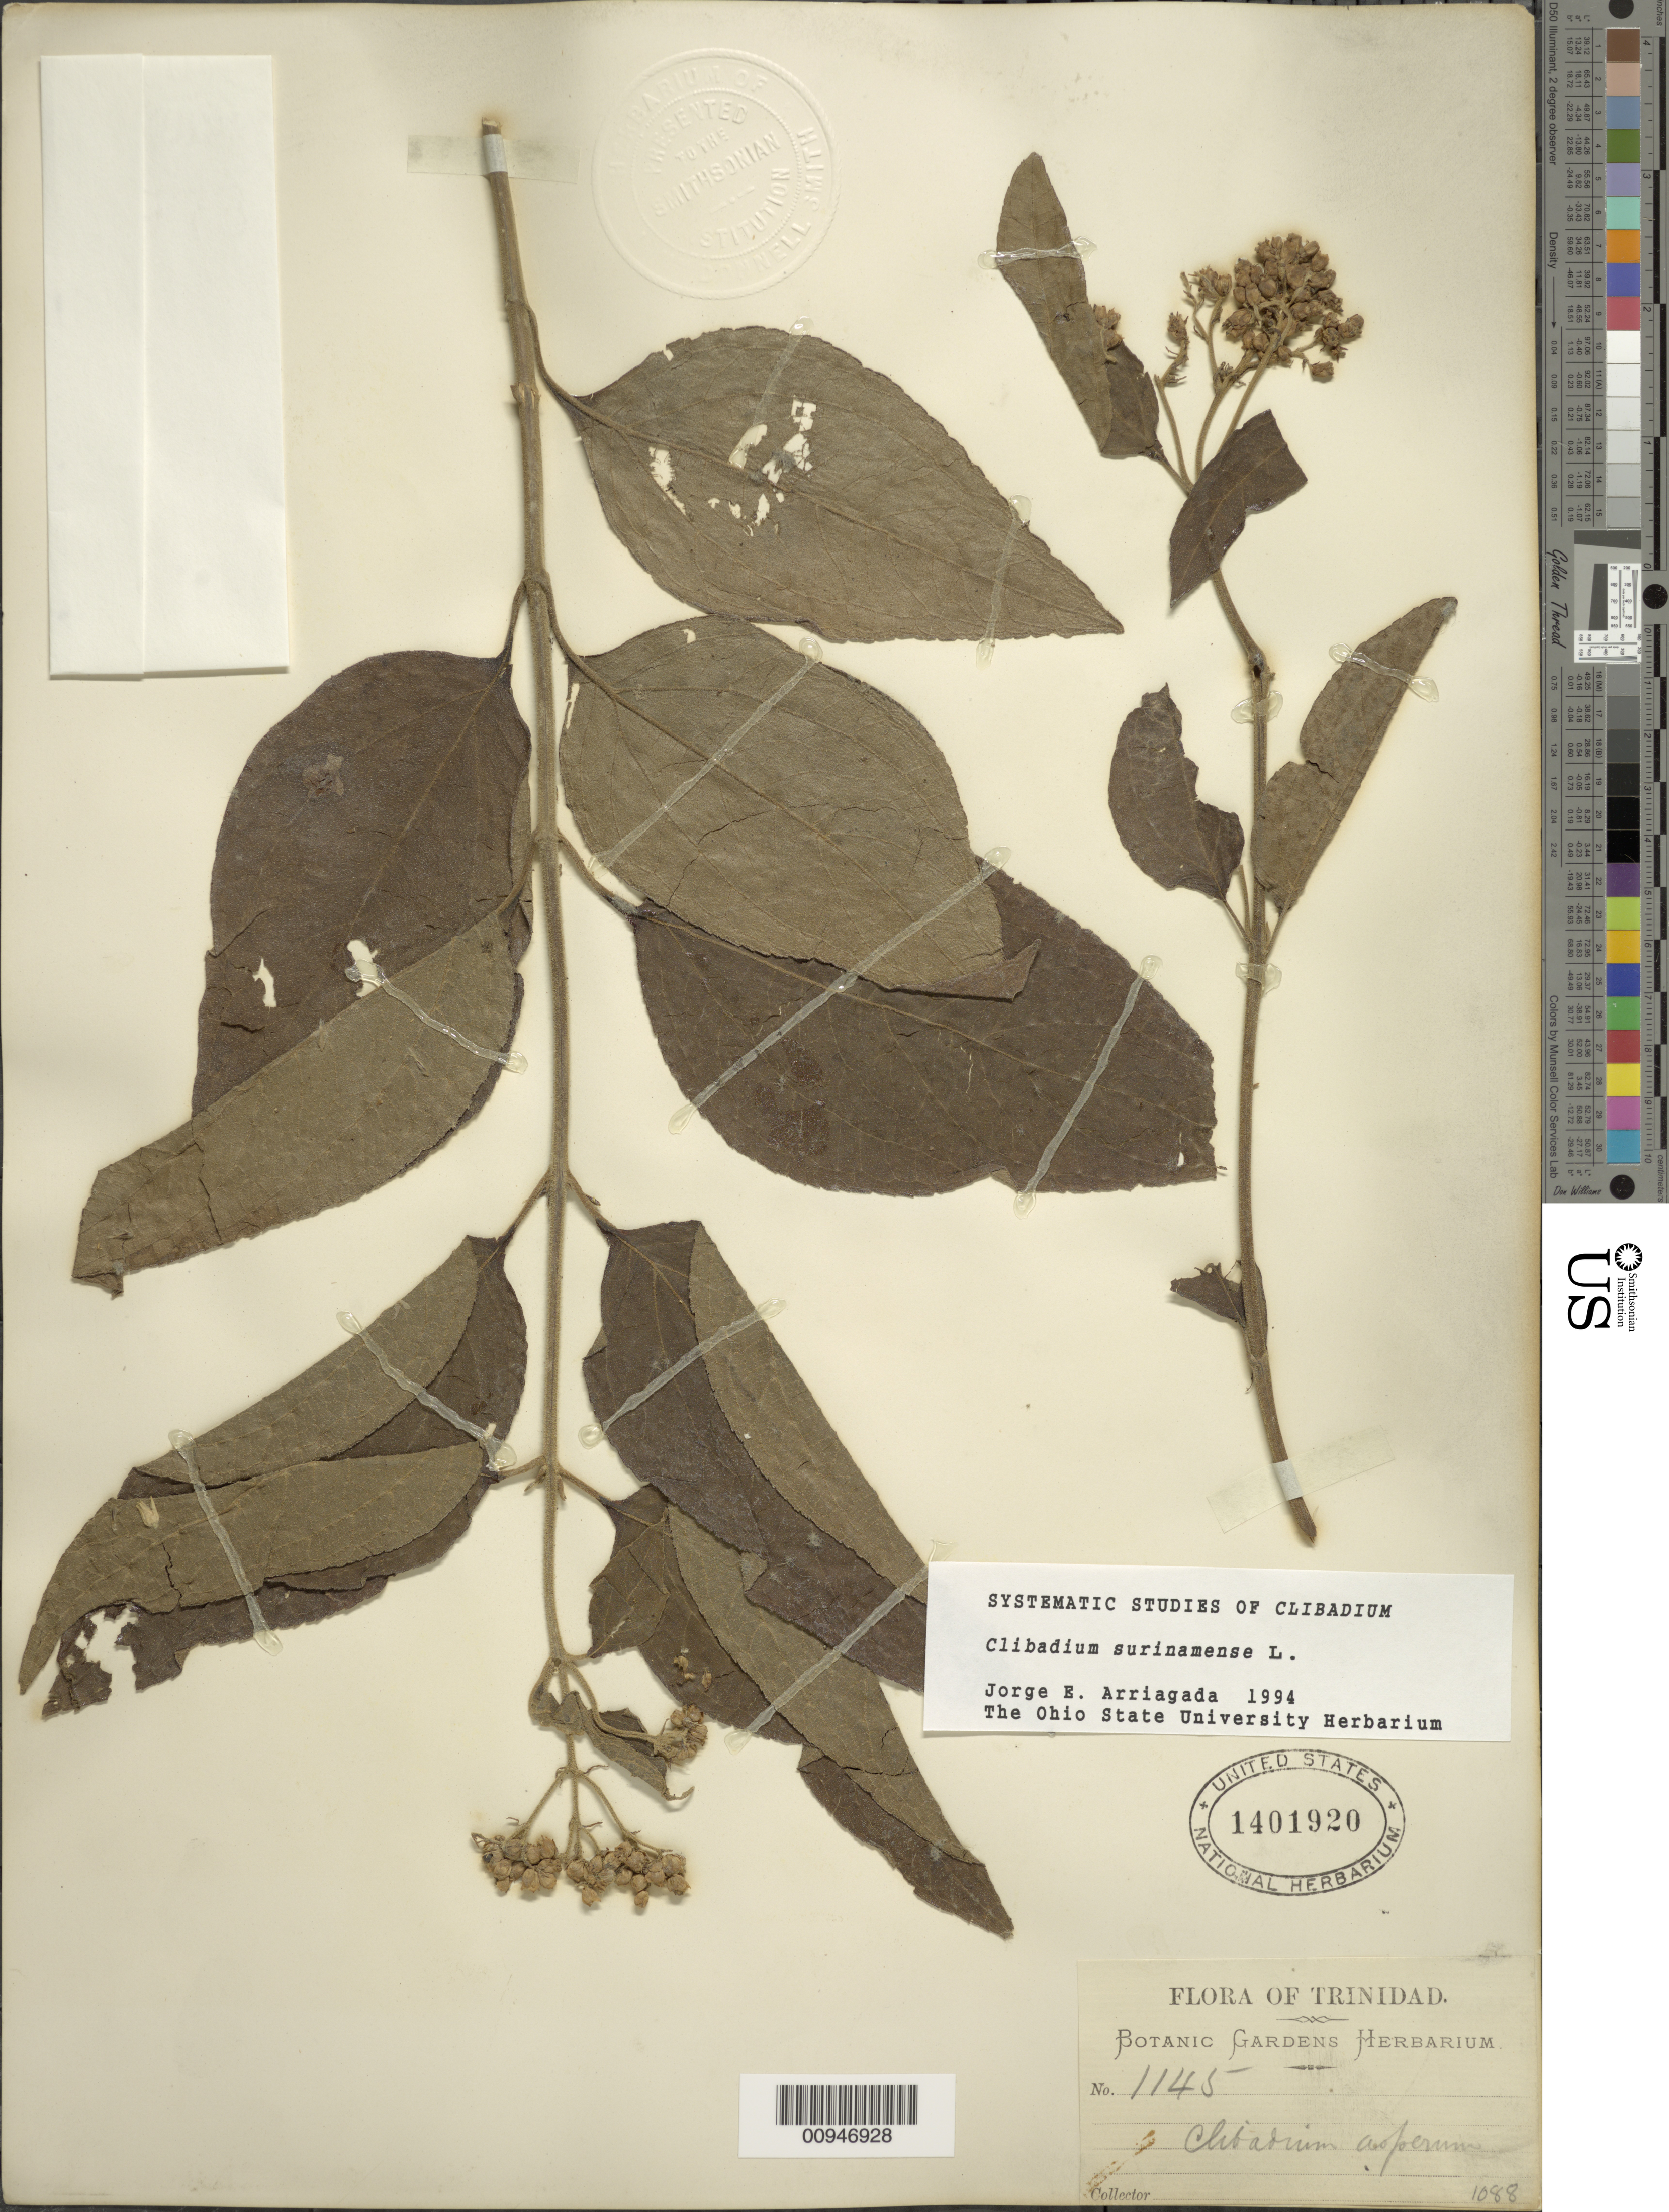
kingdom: Plantae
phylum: Tracheophyta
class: Magnoliopsida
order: Asterales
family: Asteraceae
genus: Clibadium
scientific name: Clibadium surinamense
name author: L.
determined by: Arriagada, J. E.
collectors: N. Britton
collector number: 1145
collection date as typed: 29 Mar 1920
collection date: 1920-03-29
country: Trinidad and Tobago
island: Trinidad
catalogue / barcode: US 1401920